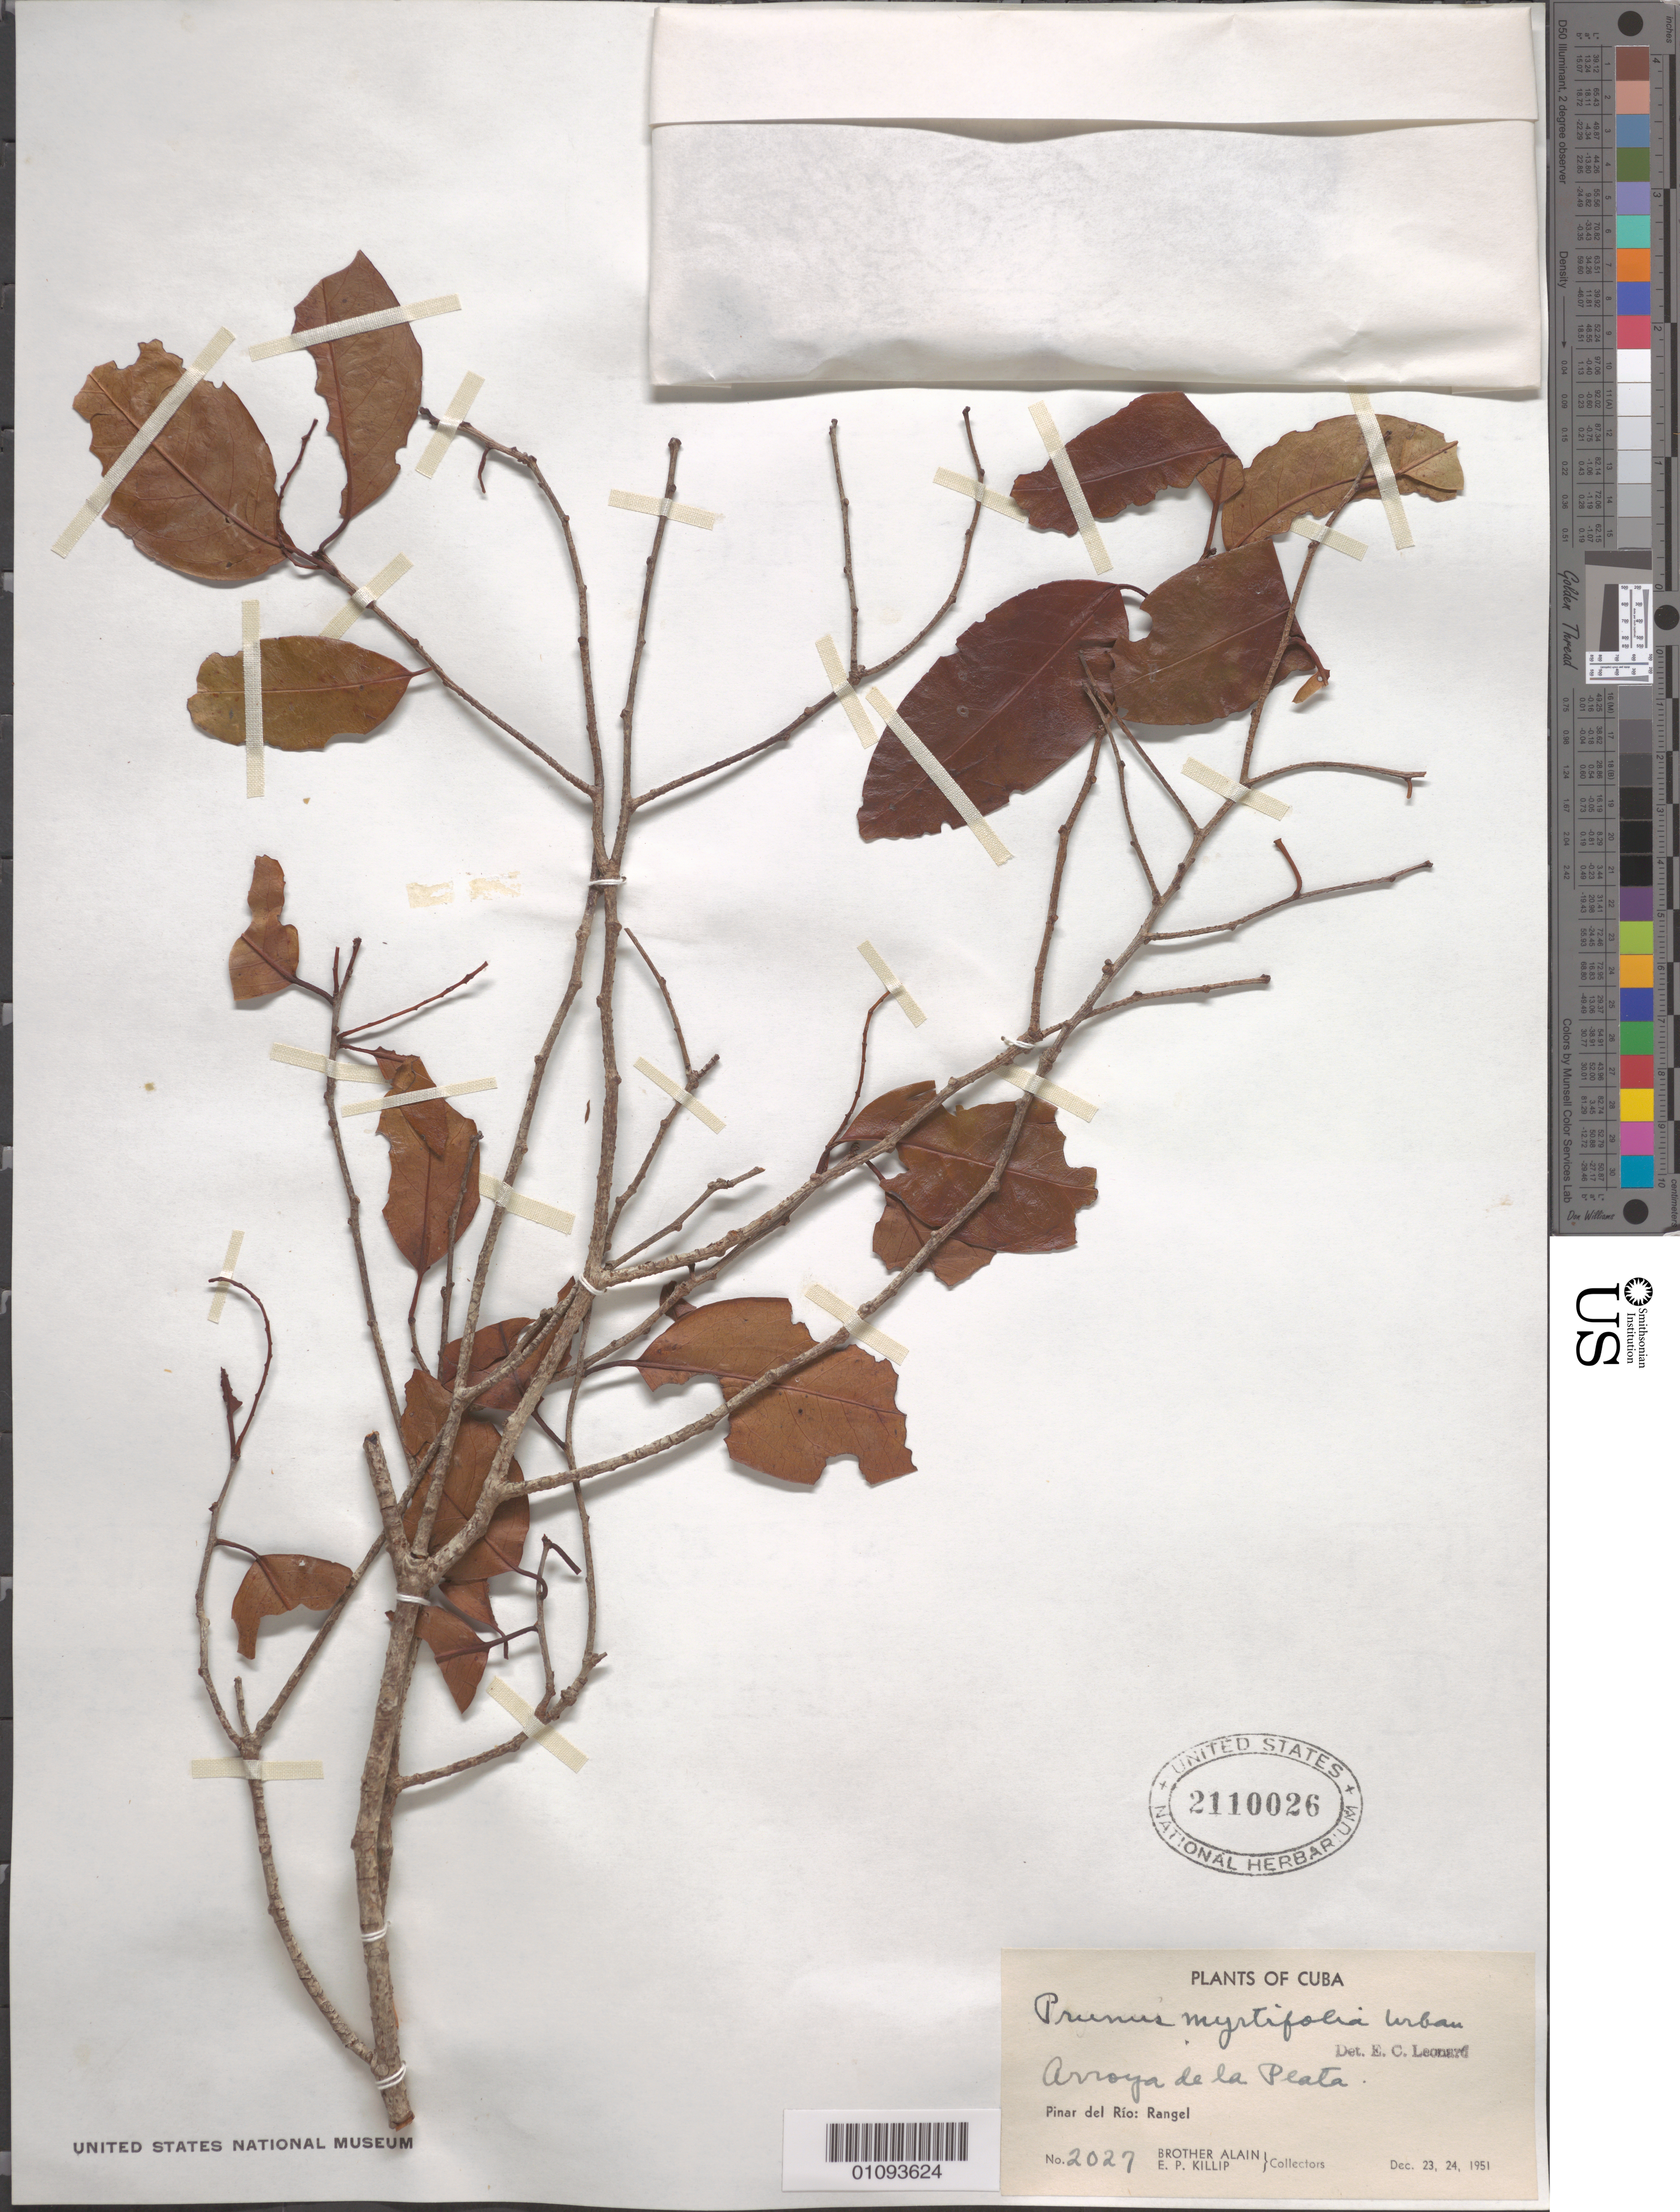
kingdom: Plantae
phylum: Tracheophyta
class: Magnoliopsida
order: Rosales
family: Rosaceae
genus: Prunus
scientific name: Prunus myrtifolia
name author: (L.) Urb.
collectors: A. H. Liogier & E. P. Killip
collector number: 2027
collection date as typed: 23 Dec 1951 to 24 Dec 1951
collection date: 1951-12-23/1951-12-24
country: Cuba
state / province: Pinar del Rio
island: Cuba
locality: Rangel Arroya de la Peata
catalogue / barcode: US 2110026